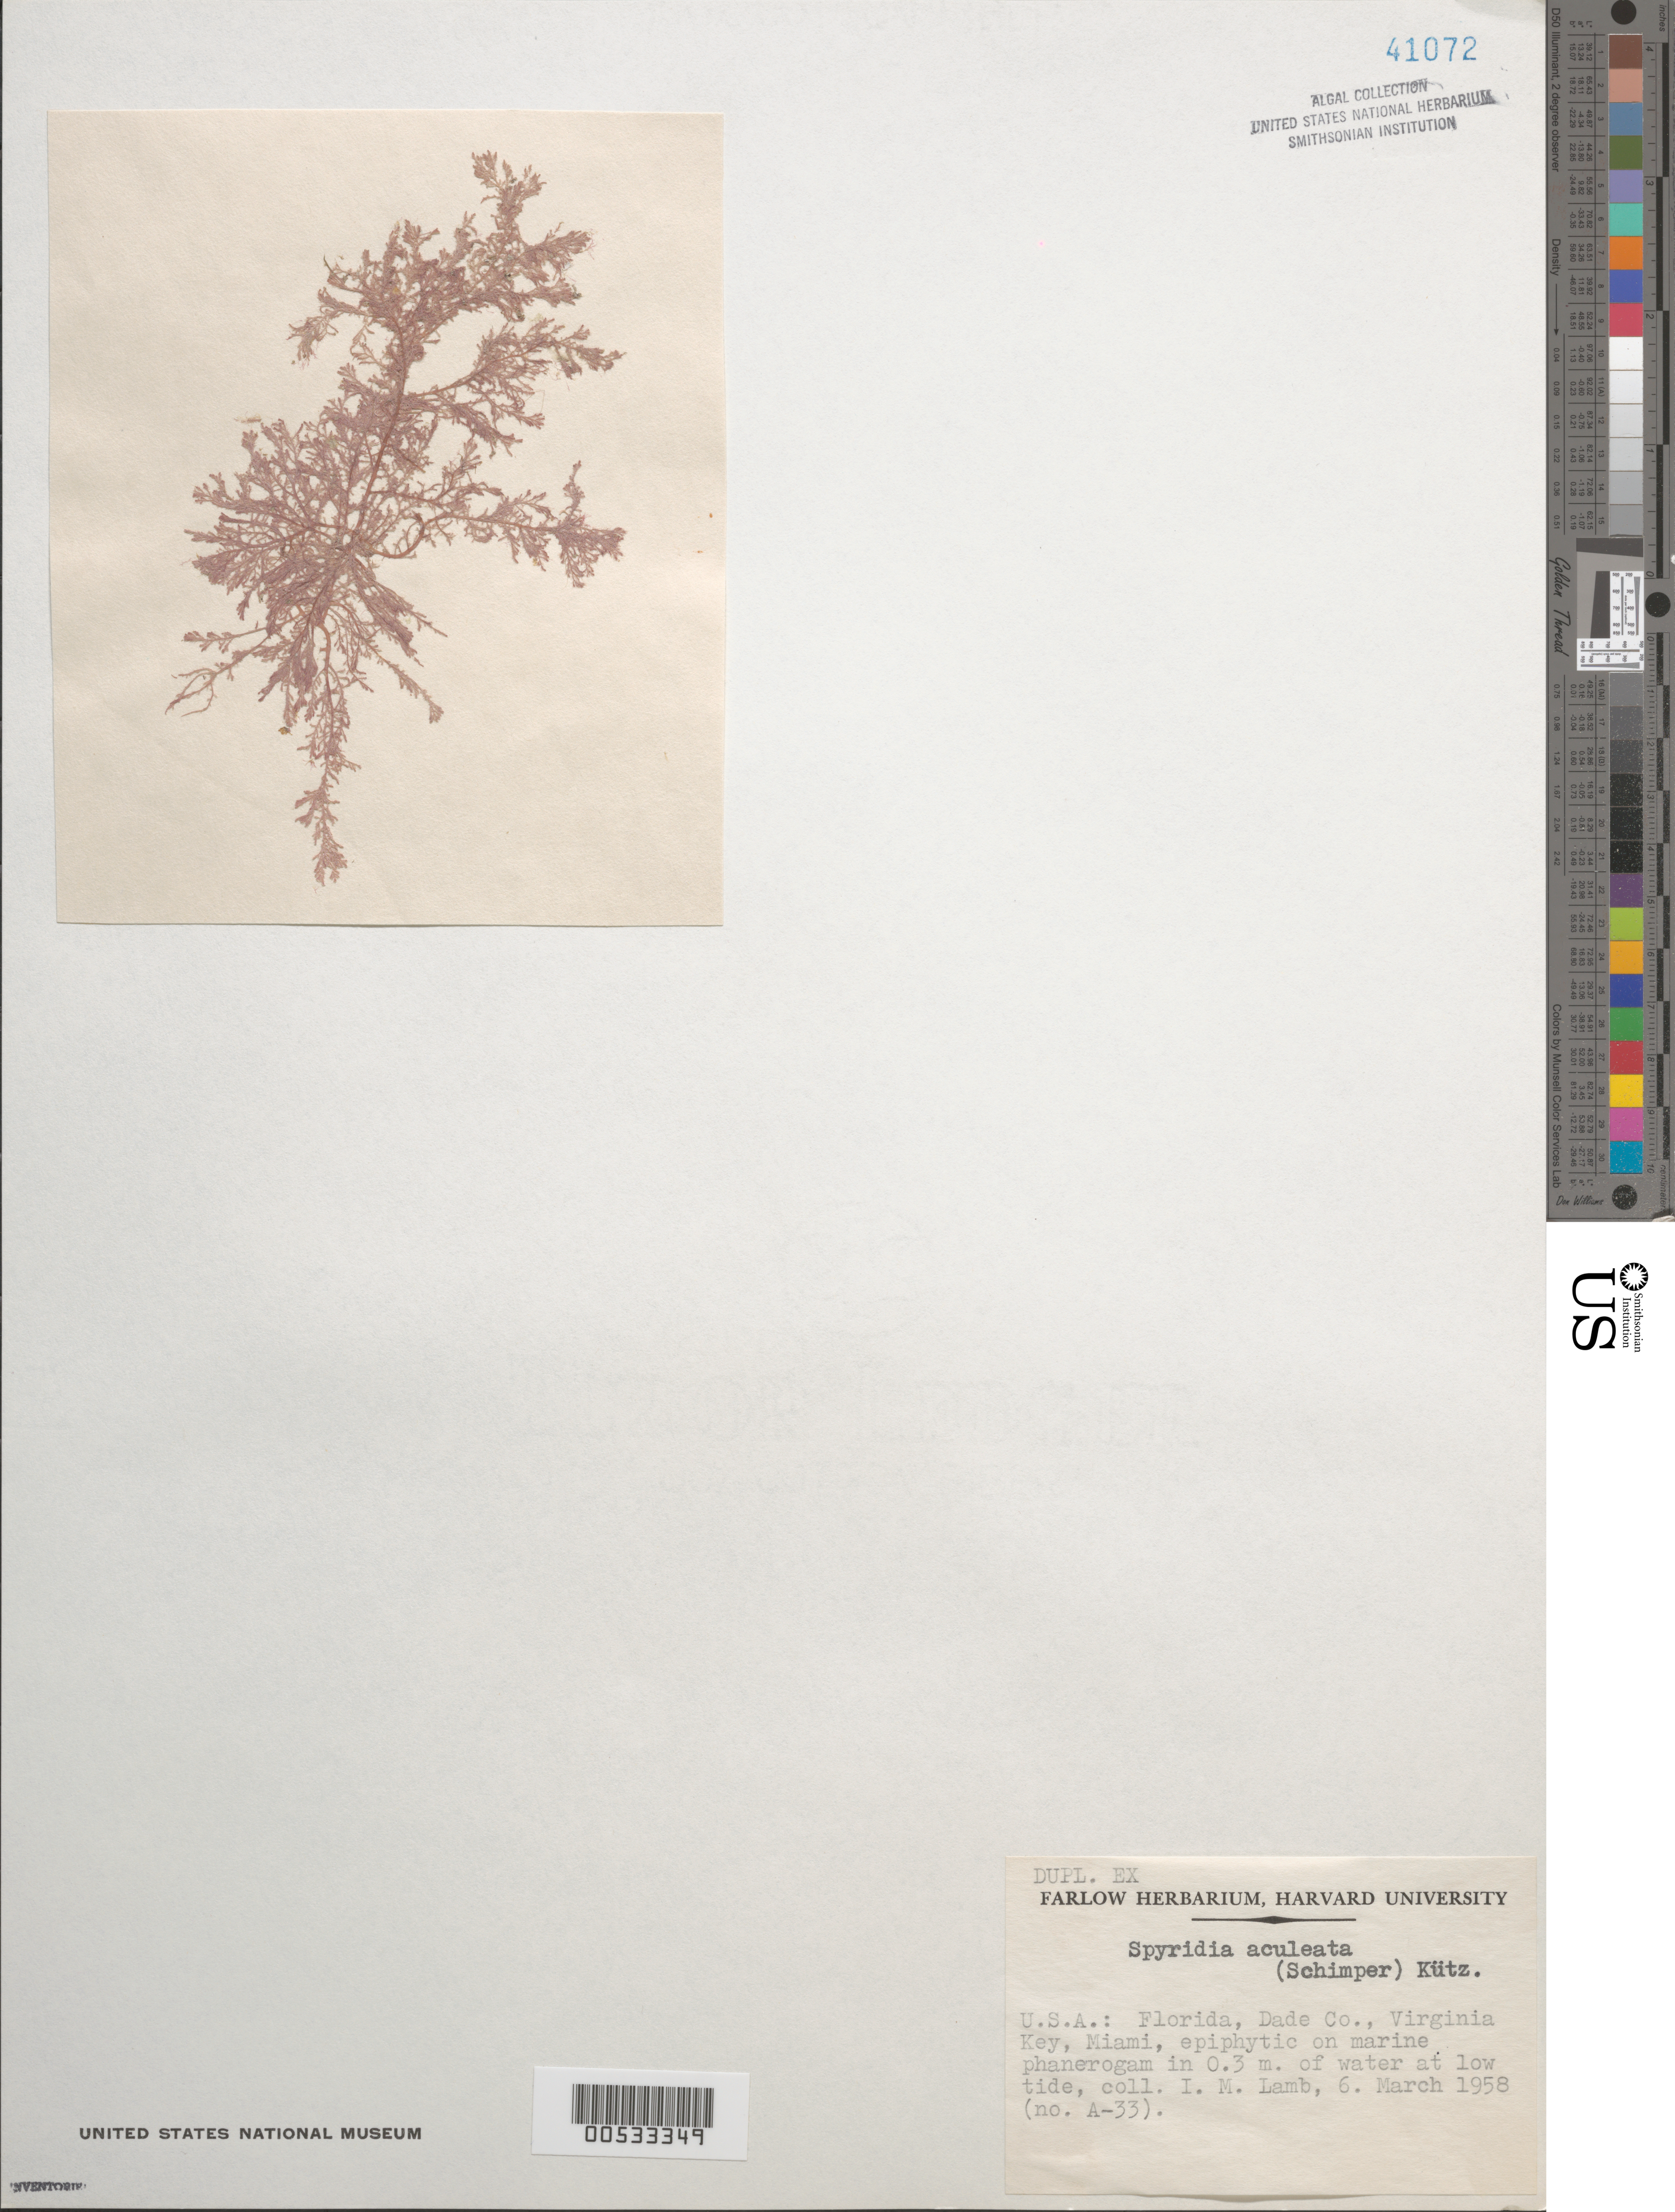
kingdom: Plantae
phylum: Rhodophyta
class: Florideophyceae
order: Ceramiales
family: Spyridiaceae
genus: Spyridia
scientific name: Spyridia aculeata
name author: (C. Agardh ex Decne.) Kütz.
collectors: I. M. Lamb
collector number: A-33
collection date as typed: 06 Mar 1958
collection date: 1958-03-06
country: United States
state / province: Florida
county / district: Miami-Dade County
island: Virginia Key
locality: Miami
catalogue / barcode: US 41072